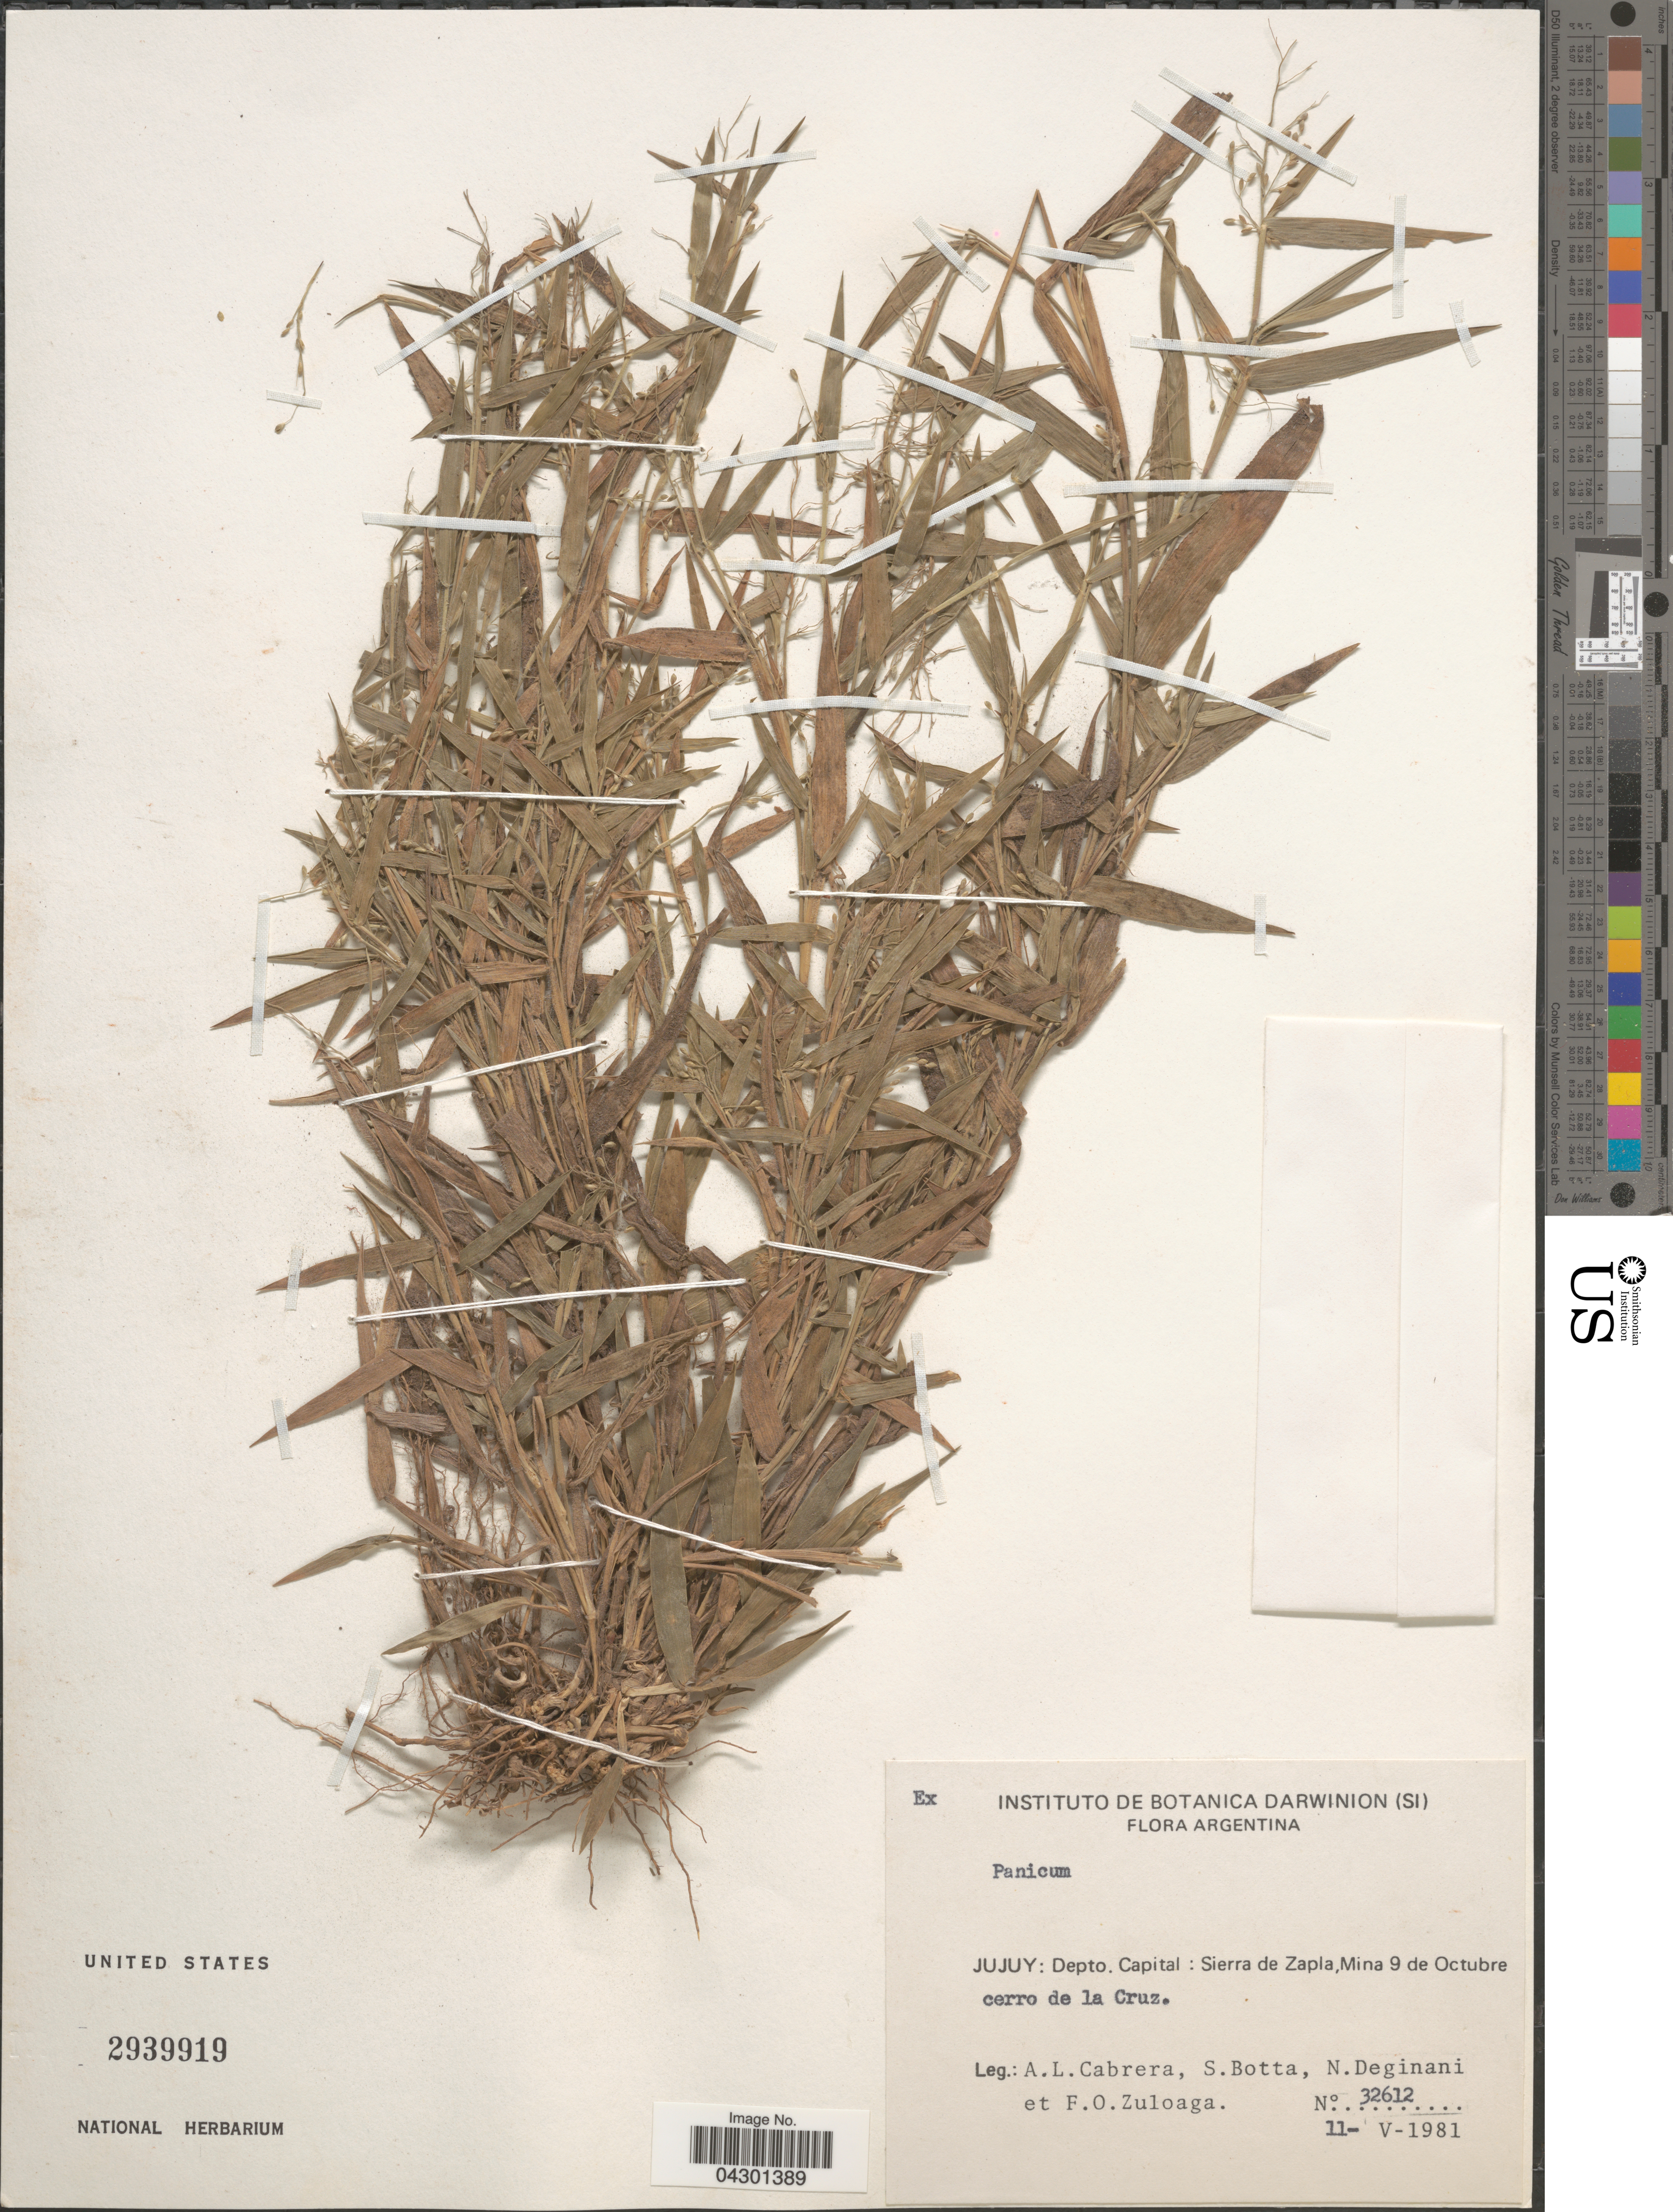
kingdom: Plantae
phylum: Tracheophyta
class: Liliopsida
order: Poales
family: Poaceae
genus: Panicum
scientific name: Panicum sp.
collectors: A. L. Cabrera, S. Botta, N. Deginani & F. O. Zuloaga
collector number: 32612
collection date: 1981-05-11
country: Argentina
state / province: Jujuy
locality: Depto. Capital : Sierra de Zapla,Mina 9 de Octubre cerro de la Cruz.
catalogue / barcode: US 2939919